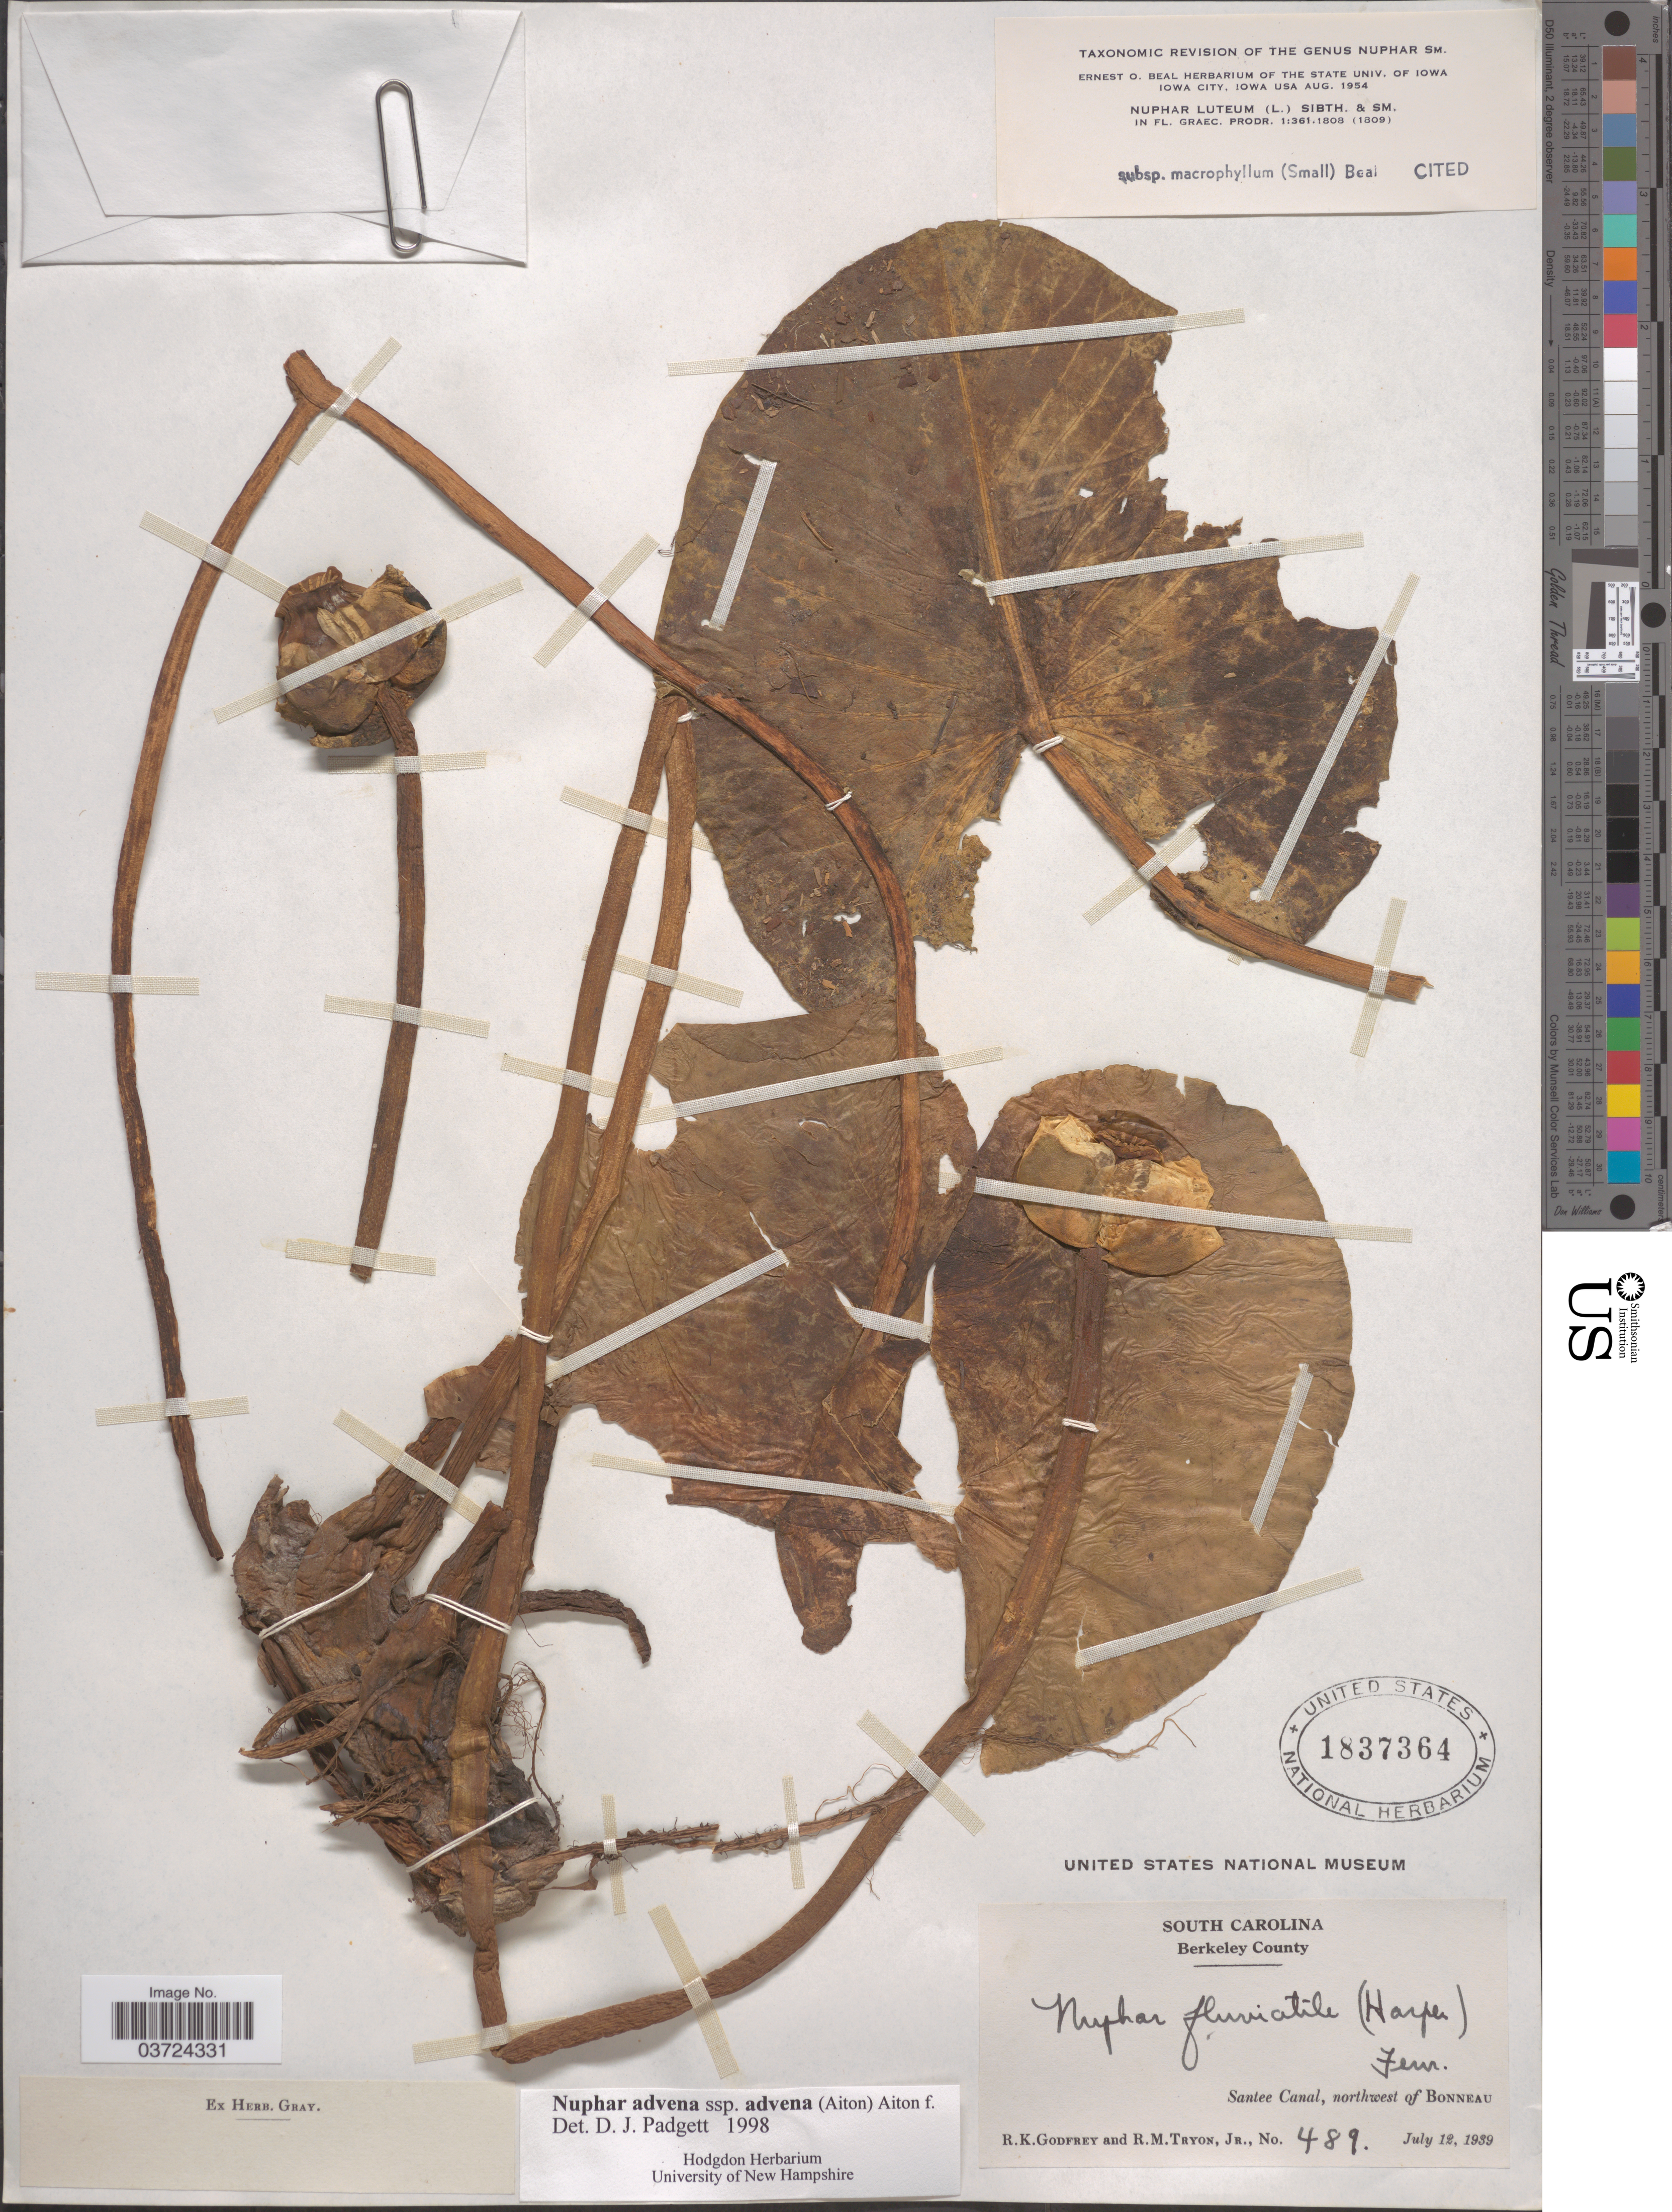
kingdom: Plantae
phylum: Tracheophyta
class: Magnoliopsida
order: Nymphaeales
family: Nymphaeaceae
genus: Nuphar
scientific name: Nuphar advena subsp. advena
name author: (Aiton) W.T. Aiton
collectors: R. K. Godfrey & R. Tryon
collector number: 489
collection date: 1939-07-12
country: United States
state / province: South Carolina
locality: Berkeley County. Santee Canal, northwest of Bonneau.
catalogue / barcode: US 1837364